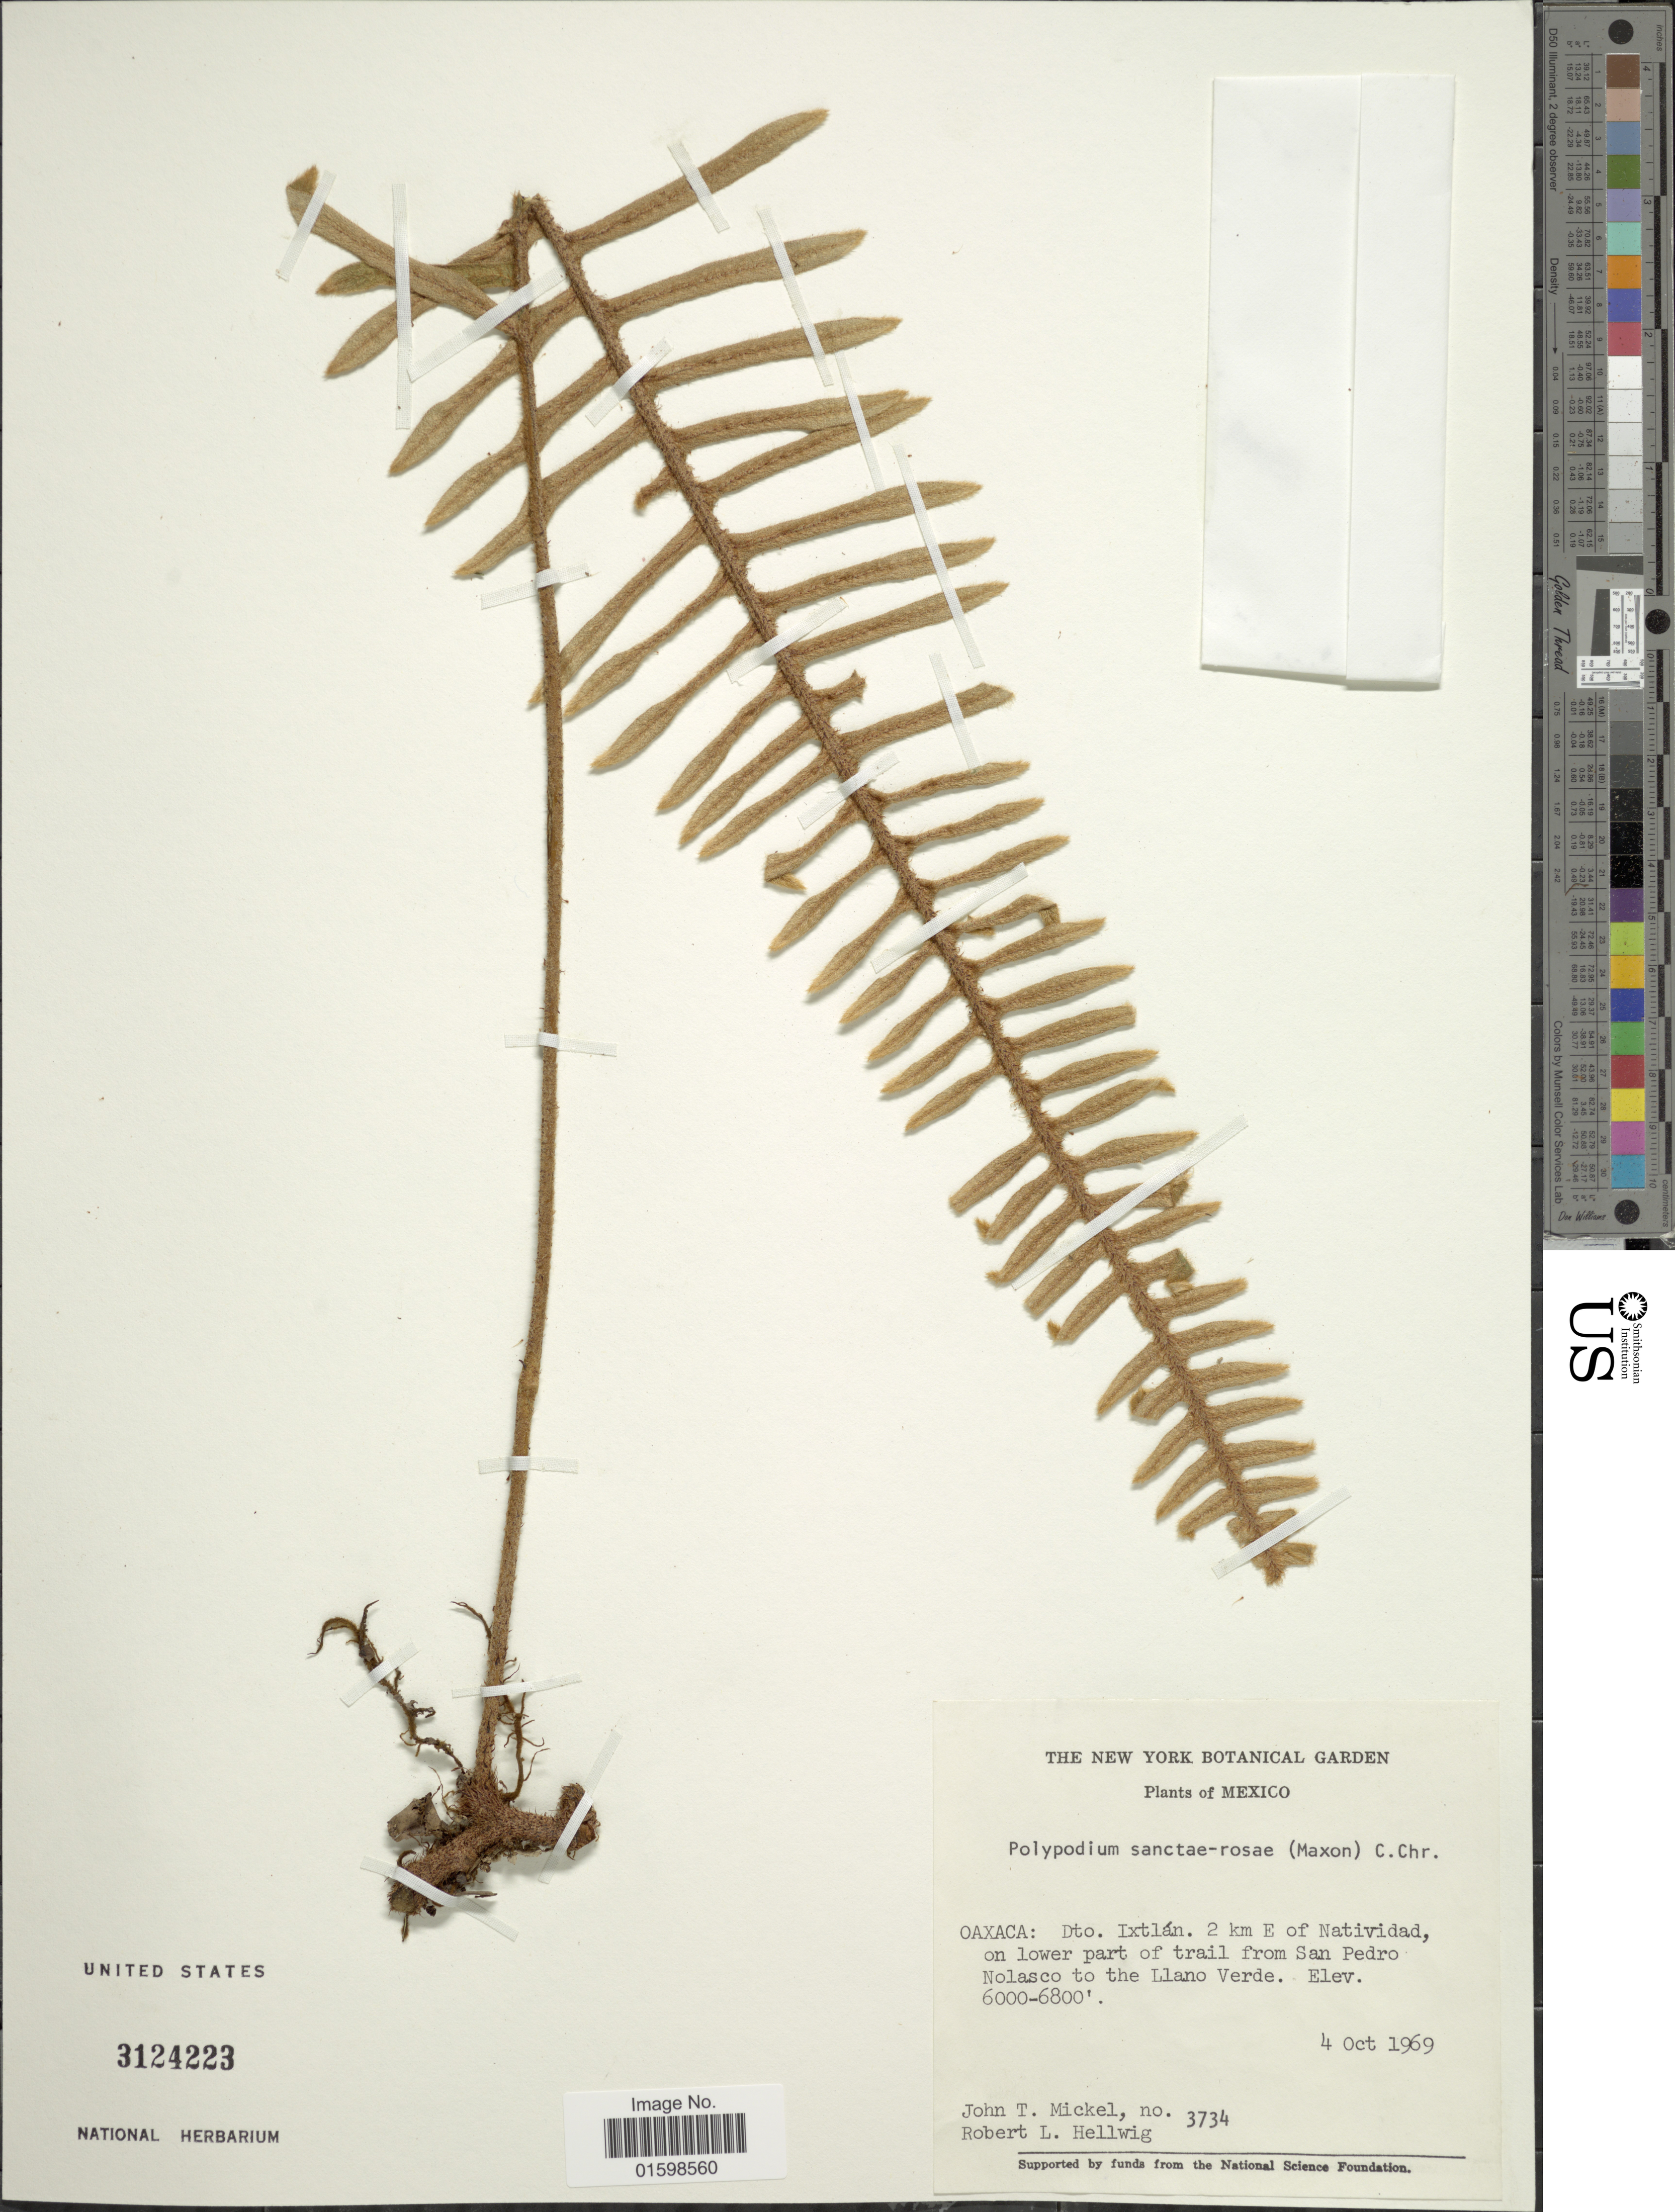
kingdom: Plantae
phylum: Tracheophyta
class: Polypodiopsida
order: Polypodiales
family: Polypodiaceae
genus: Pleopeltis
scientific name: Pleopeltis sanctae-rosae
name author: (Maxon) A.R. Sm. & Tejero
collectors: J. T. Mickel & R. Hellwig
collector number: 3734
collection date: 1969-10-04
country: Mexico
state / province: Oaxaca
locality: Dto, Ixtlán, 2 km E of Natividad, on lower part of trail from San Pedro Nolasco to the Llano Verde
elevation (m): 1829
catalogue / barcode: US 3124223